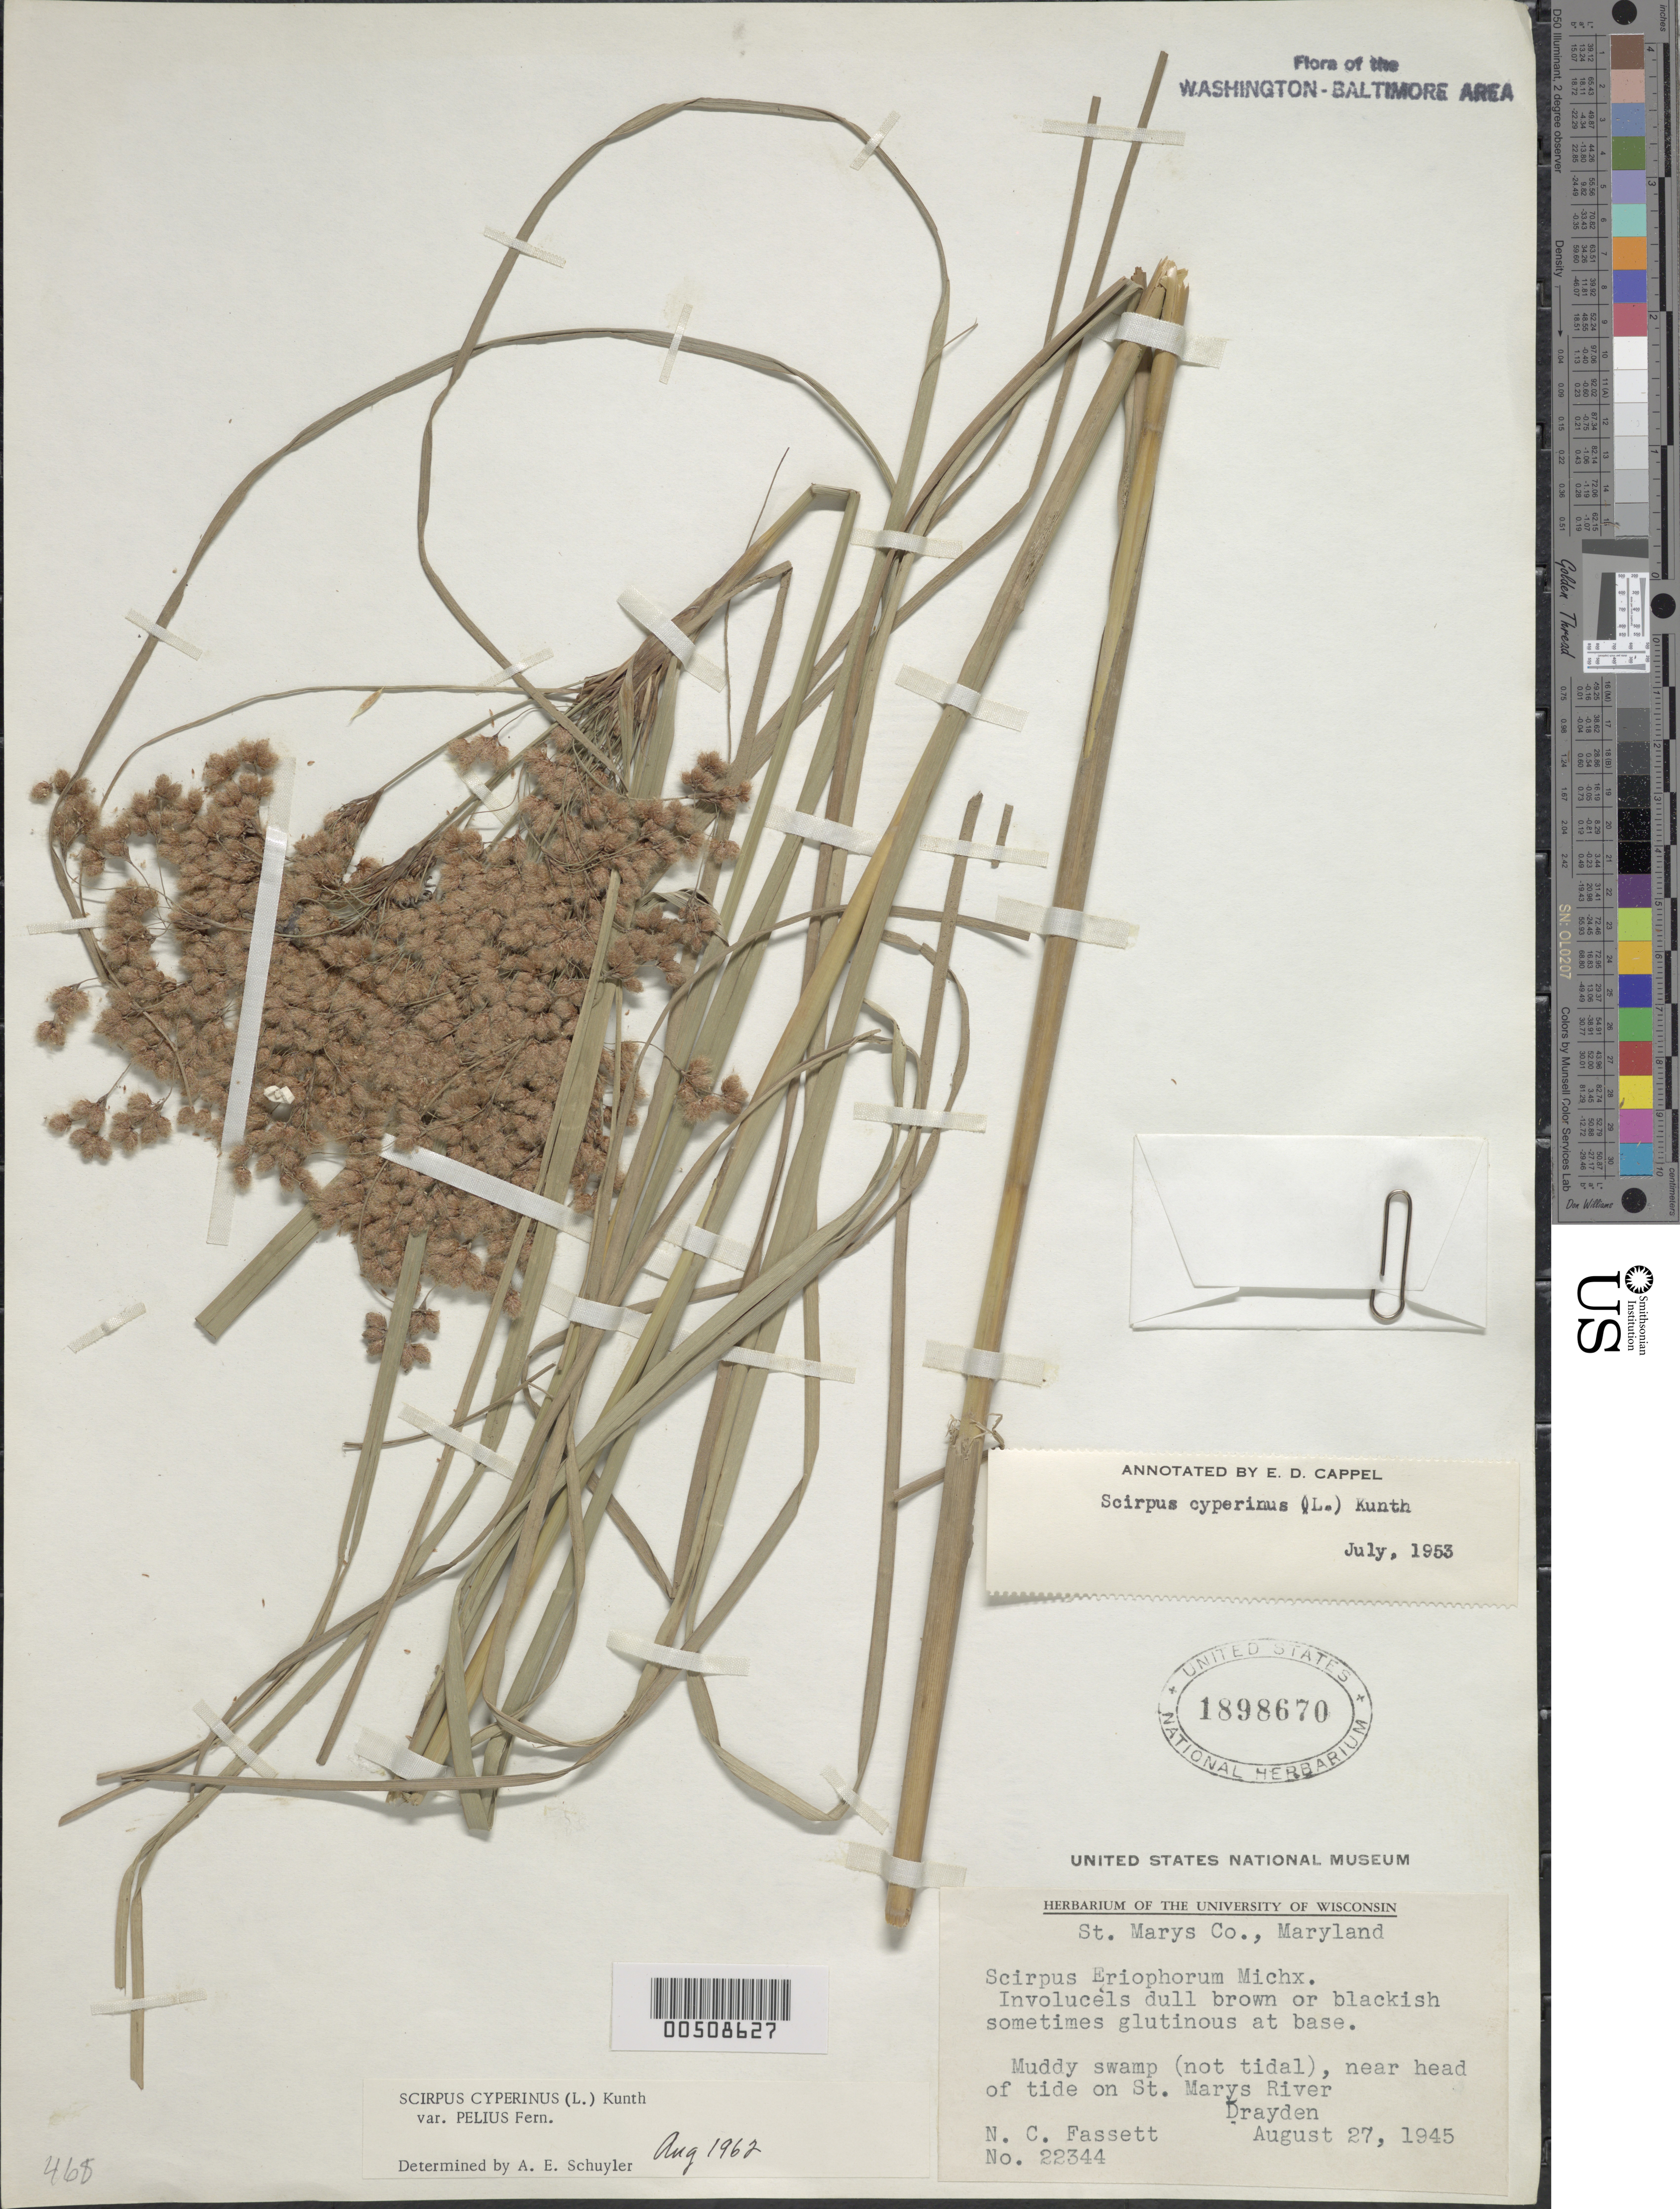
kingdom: Plantae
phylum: Tracheophyta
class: Liliopsida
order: Poales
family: Cyperaceae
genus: Scirpus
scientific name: Scirpus cyperinus var. pelius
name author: Fernald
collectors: N. C. Fassett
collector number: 22344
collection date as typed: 27 Aug 1945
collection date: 1945-08-27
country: United States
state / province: Maryland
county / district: St. Mary's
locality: St. Marys River, Drayden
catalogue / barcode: US 1898670